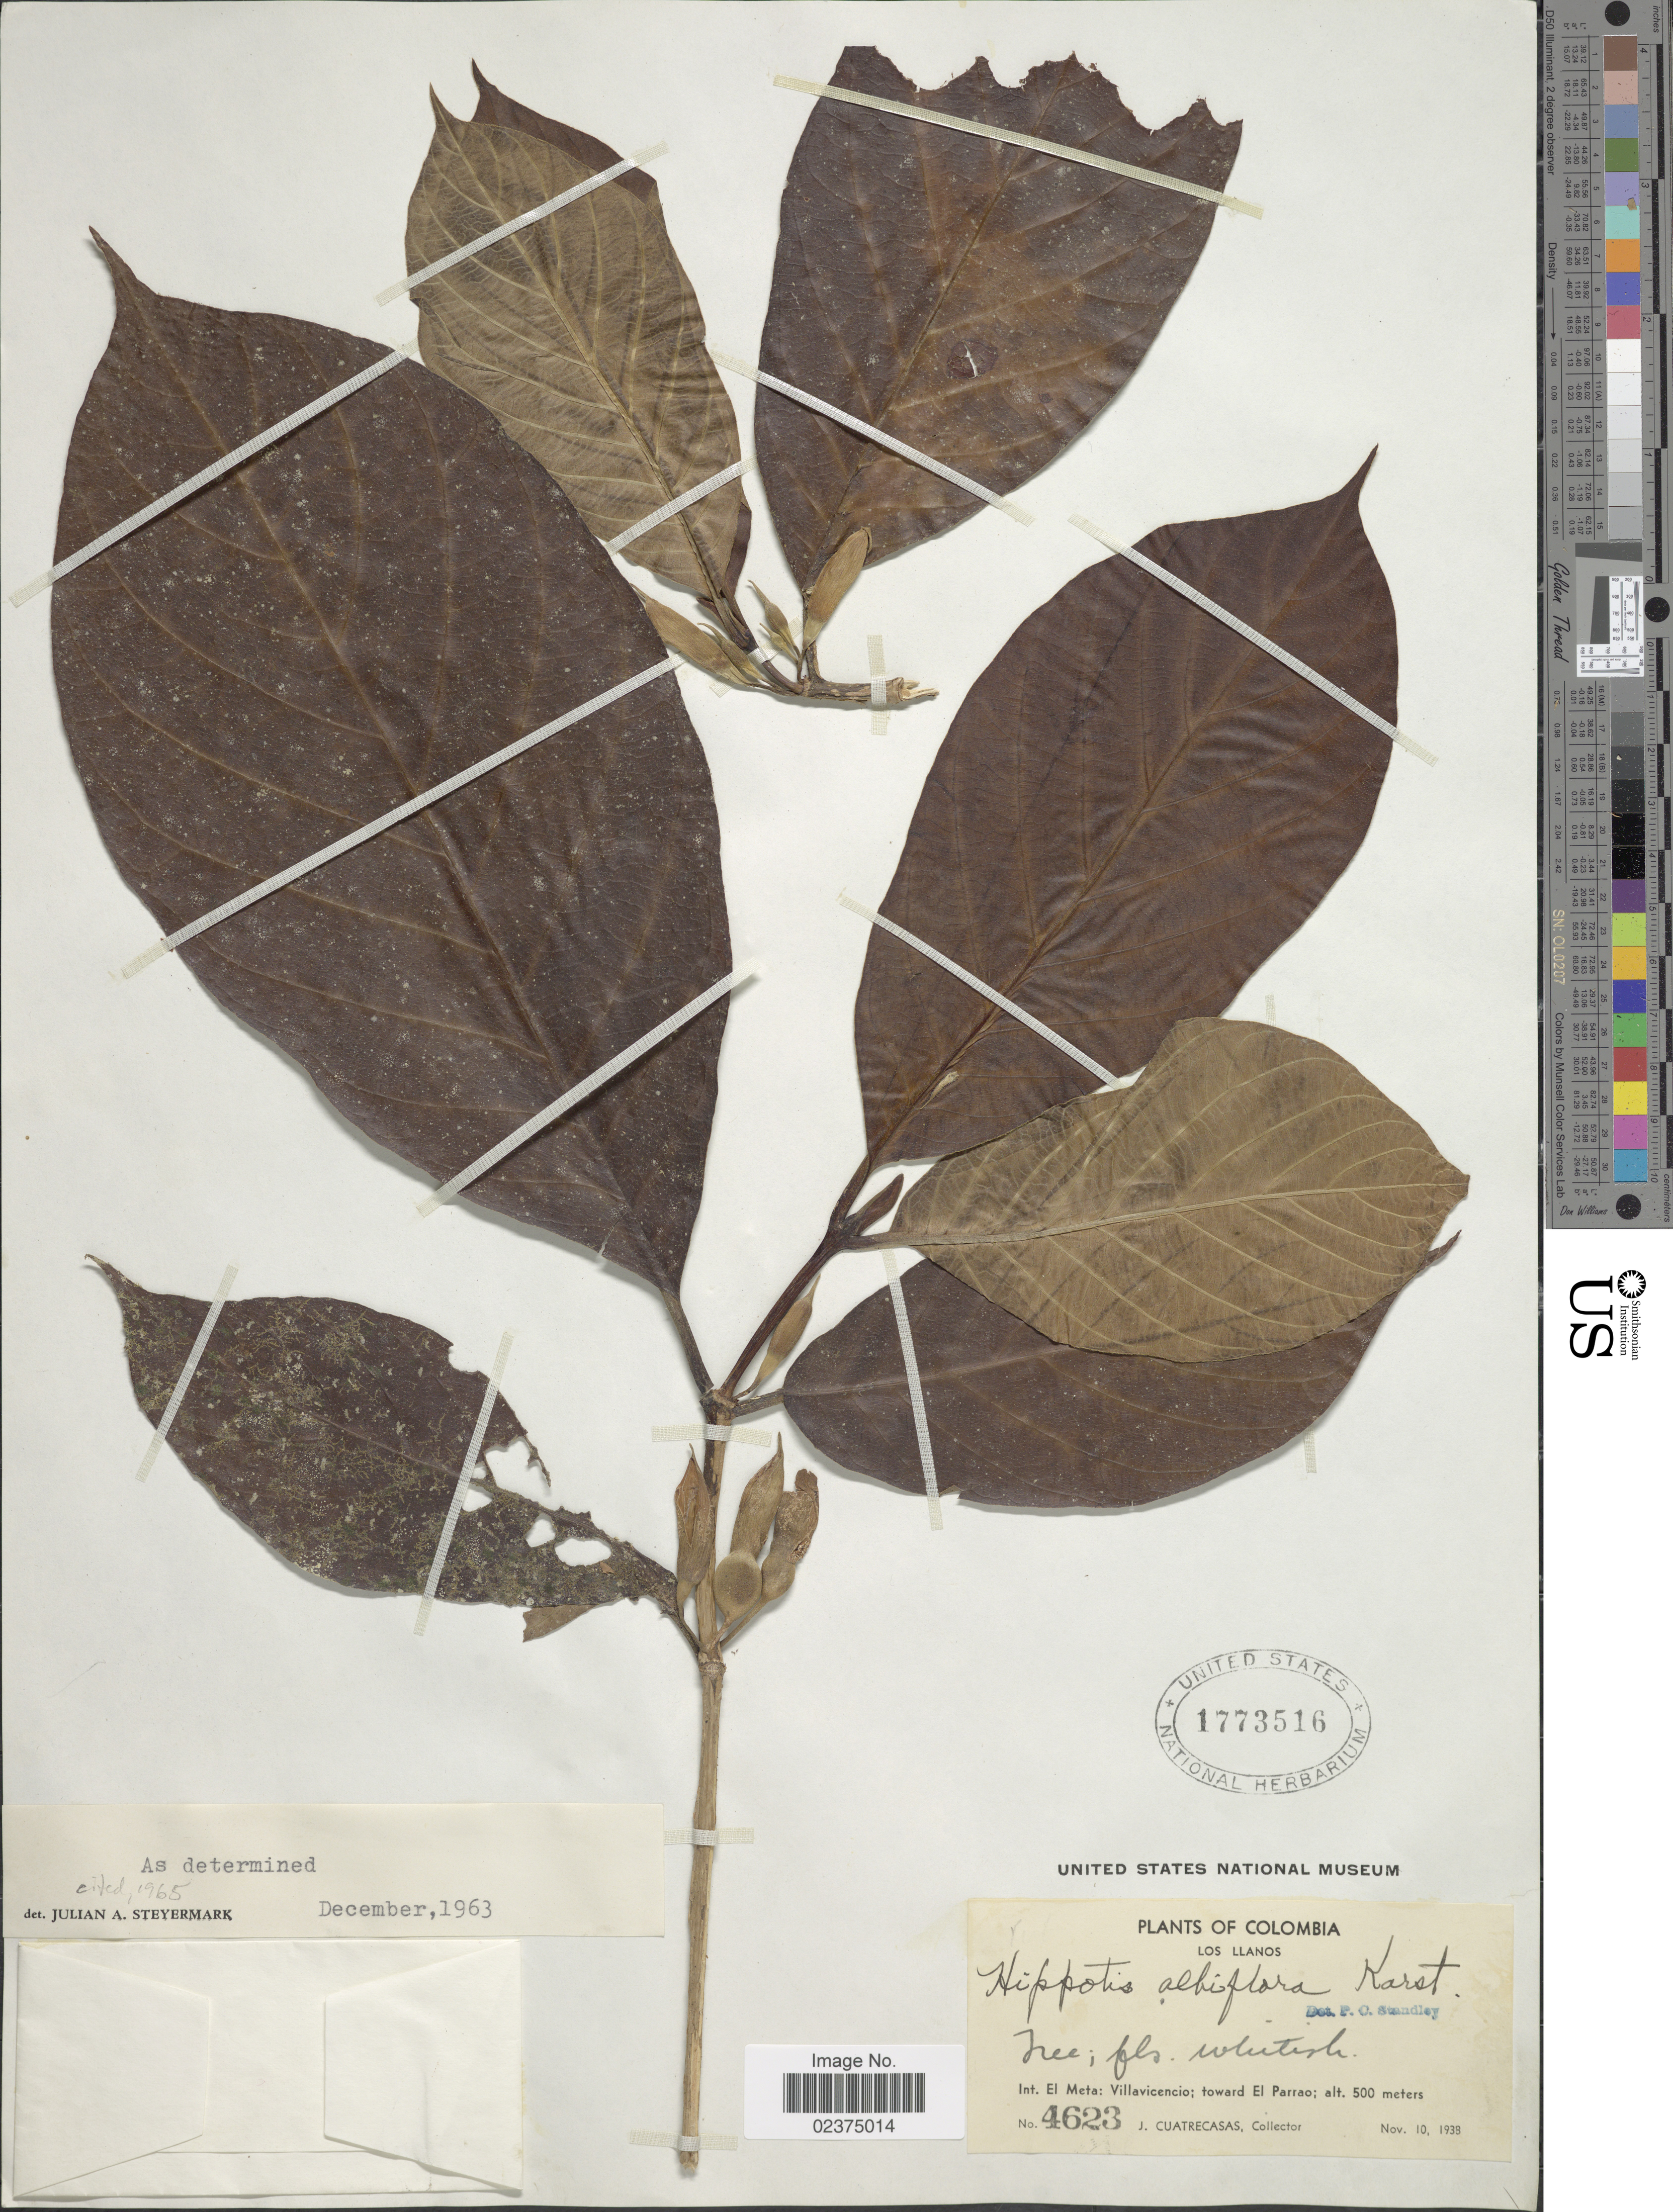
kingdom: Plantae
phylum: Tracheophyta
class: Magnoliopsida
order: Gentianales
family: Rubiaceae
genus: Hippotis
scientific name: Hippotis albiflora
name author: H. Karst.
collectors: J. Cuatrecasas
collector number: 4623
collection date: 1938-08-10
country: Colombia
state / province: Meta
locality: Los Llanos, Int. El Meta: Villavicencio; toward El parrao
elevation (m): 500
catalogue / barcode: US 1773516